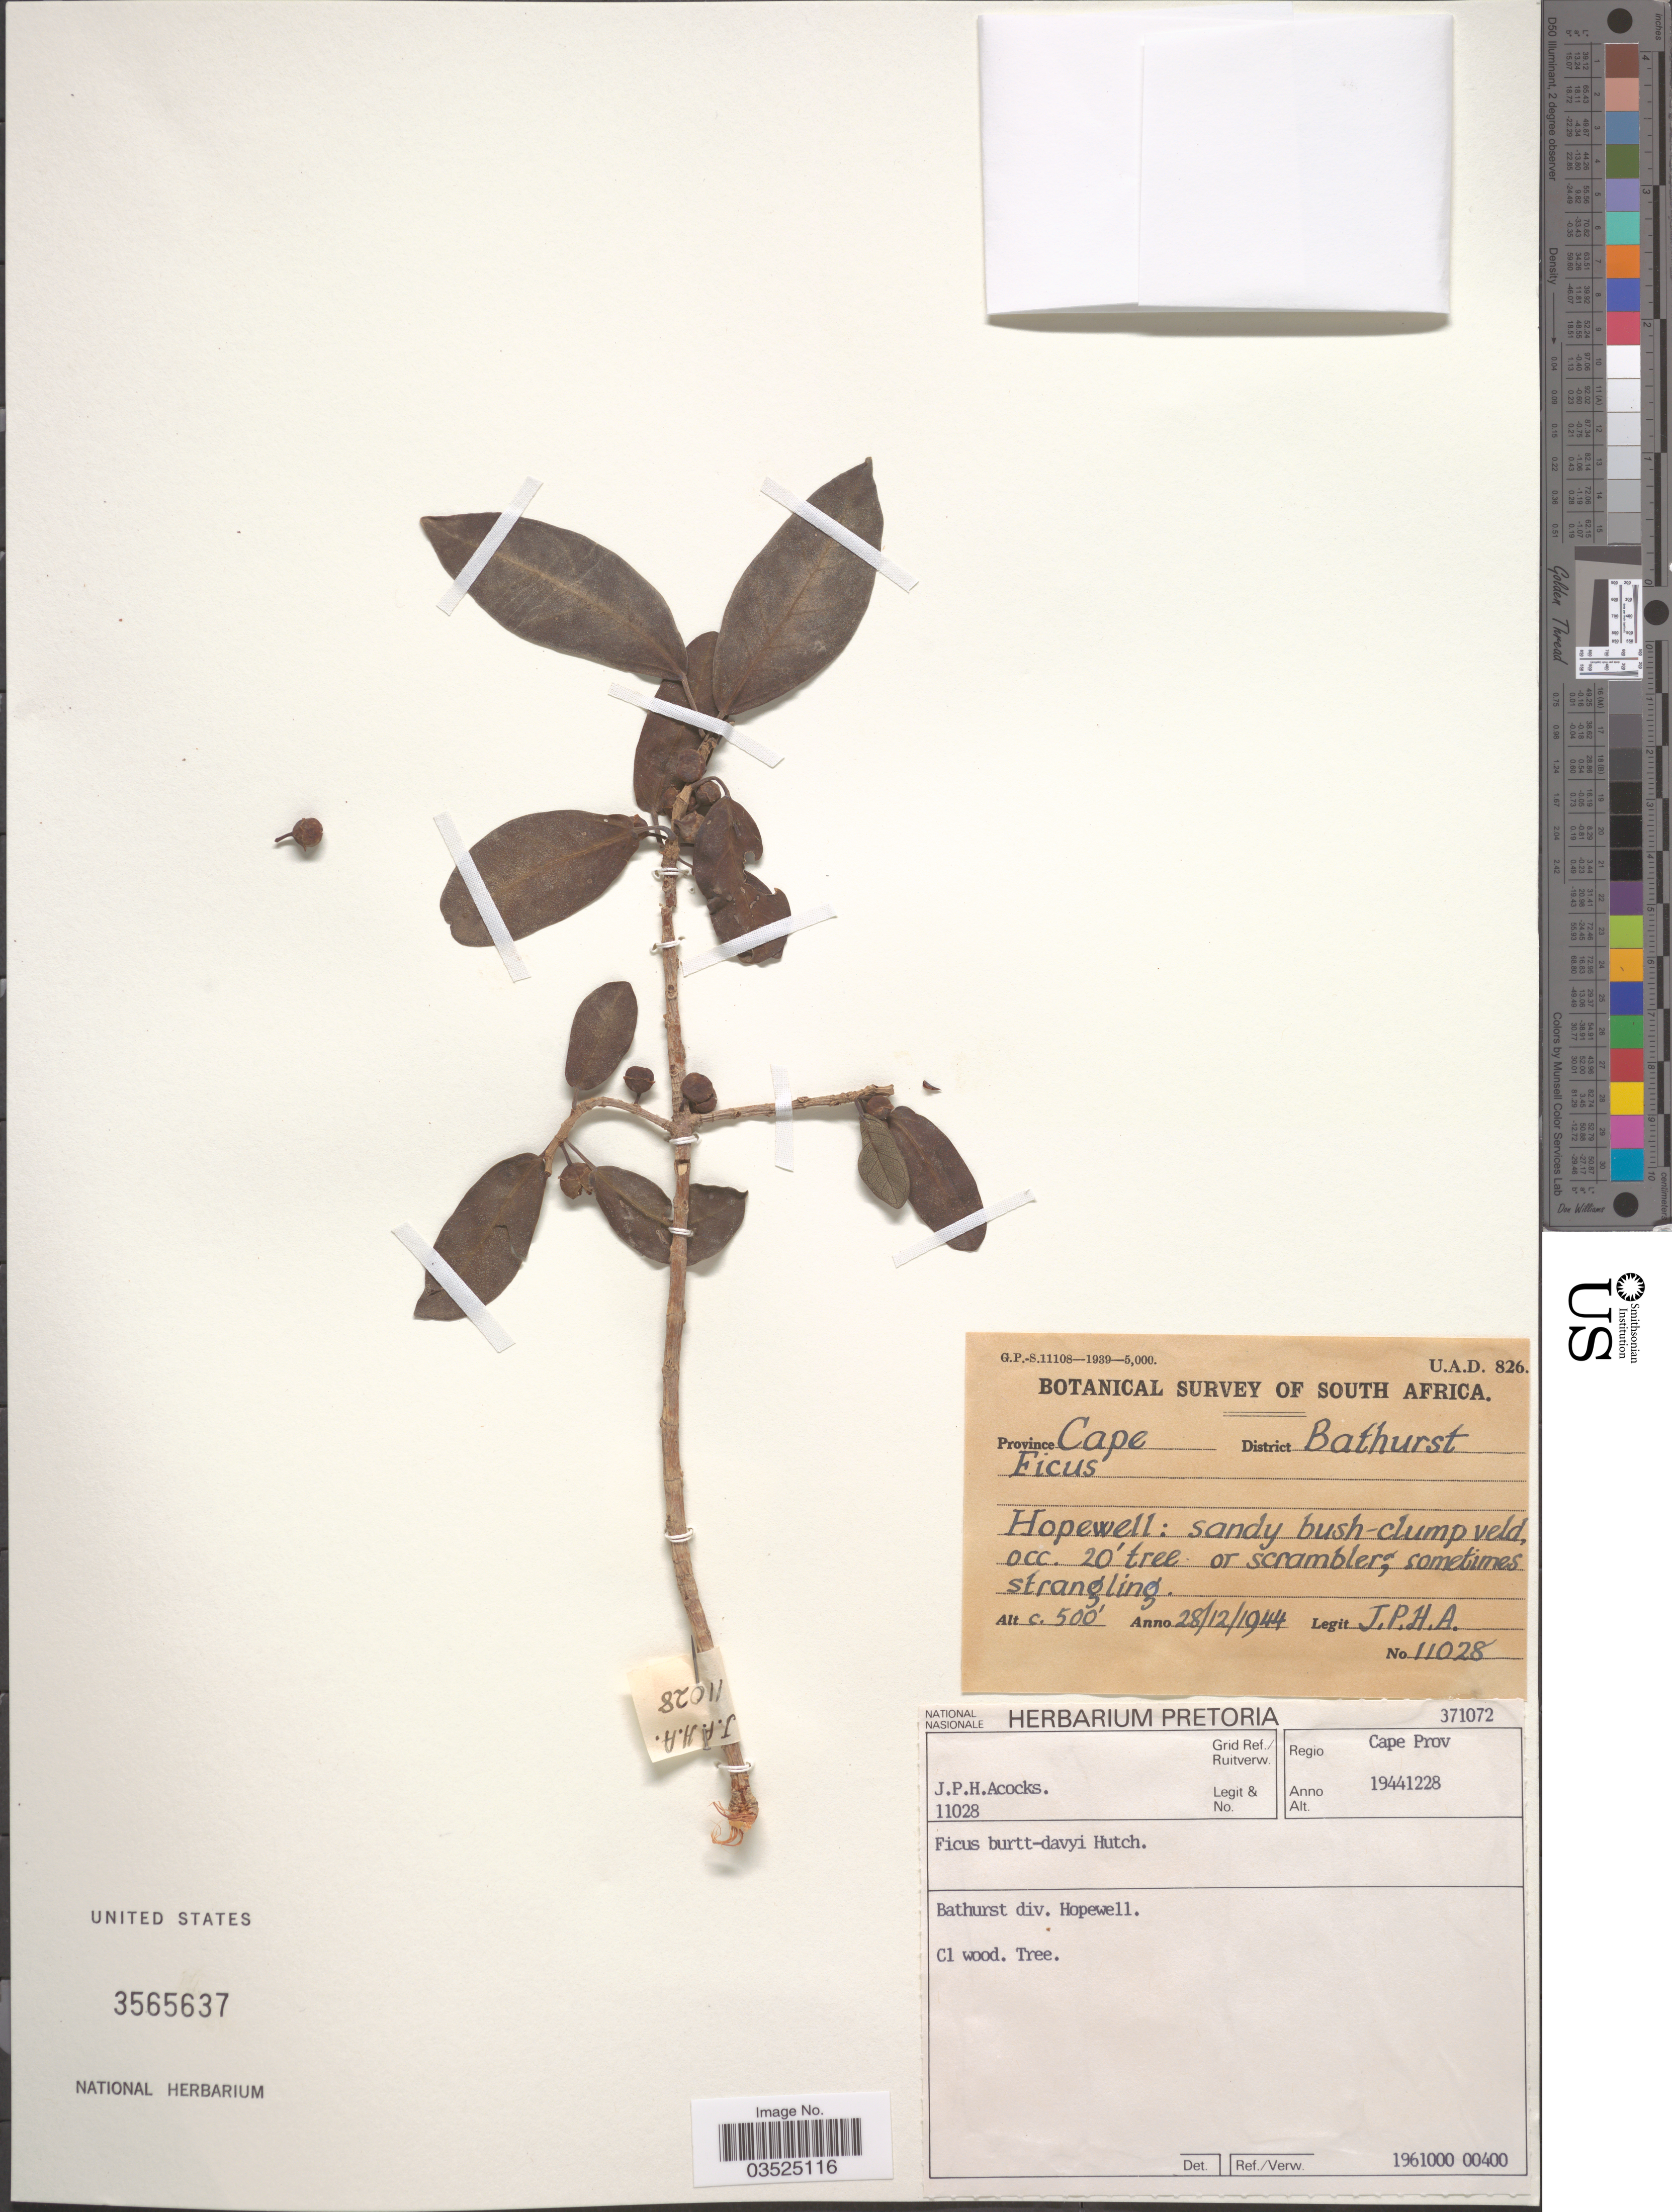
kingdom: Plantae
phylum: Tracheophyta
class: Magnoliopsida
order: Rosales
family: Moraceae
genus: Ficus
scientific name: Ficus burtt-davyi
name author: Hutch.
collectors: J. P. Acocks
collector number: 11028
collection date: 1944-12-28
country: South Africa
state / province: Eastern Cape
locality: District Bathurst. Bathurst div. Hopewell.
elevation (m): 152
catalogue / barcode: US 3565637